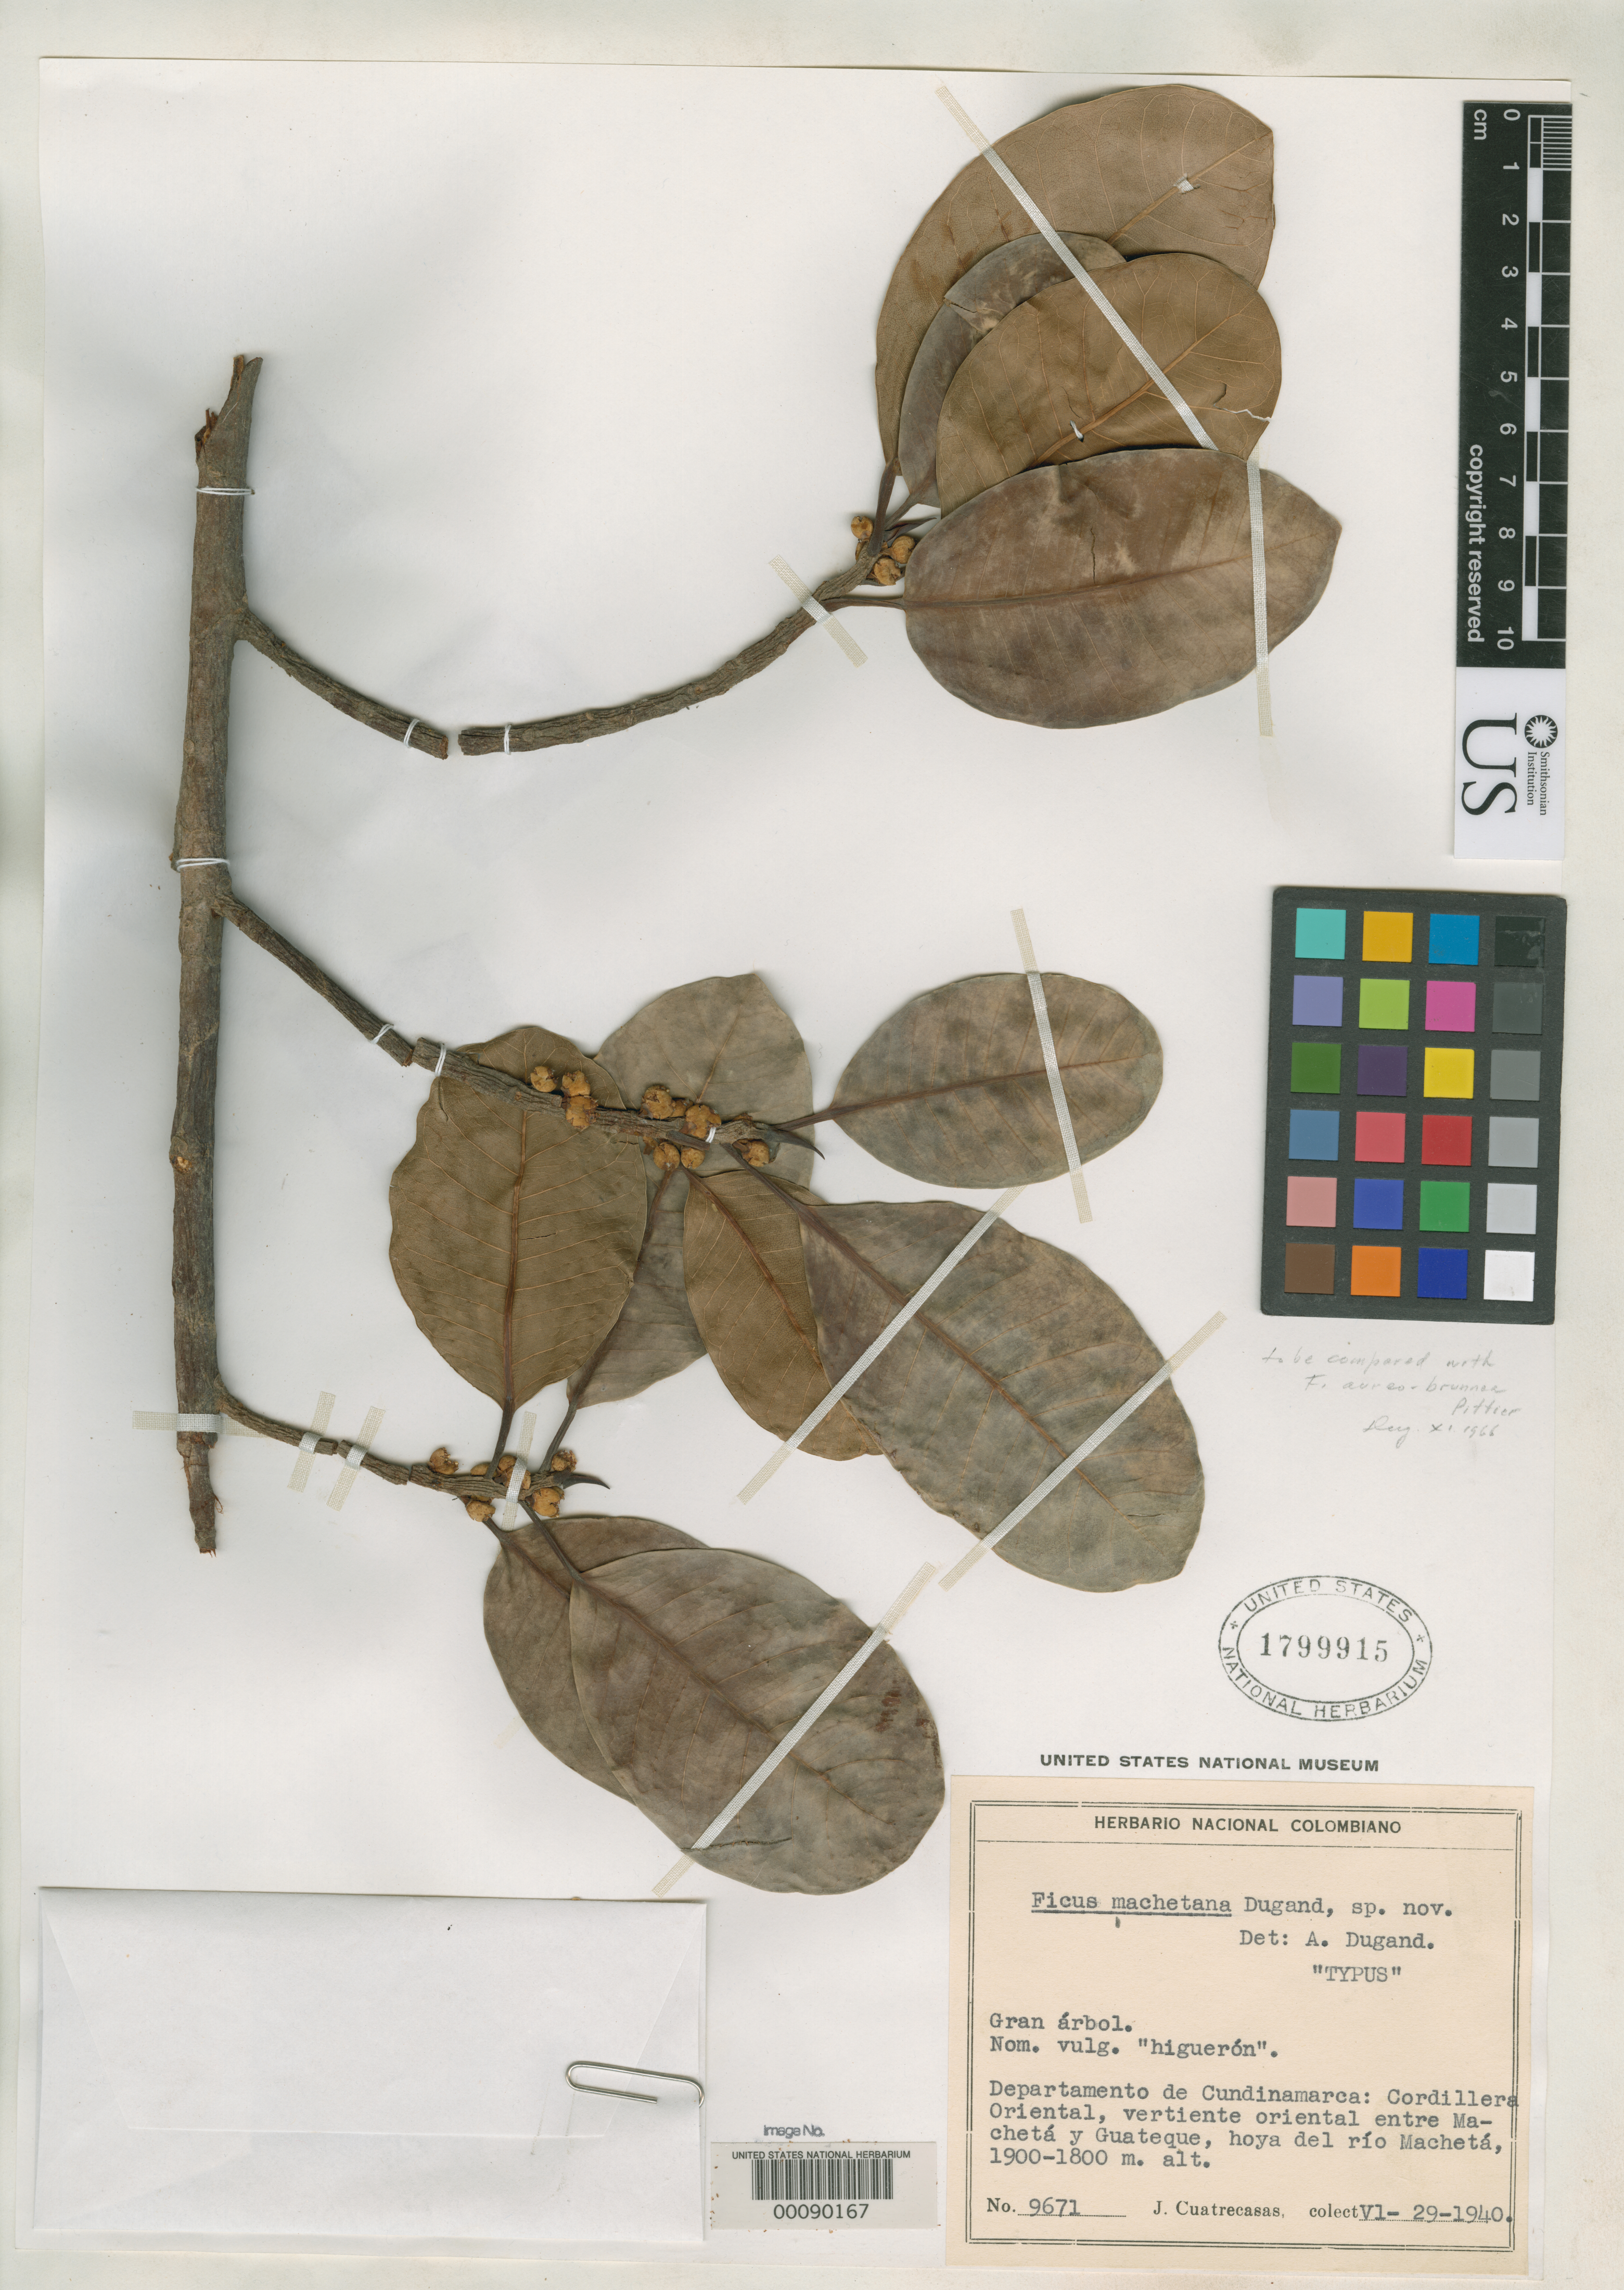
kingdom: Plantae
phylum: Tracheophyta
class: Magnoliopsida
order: Rosales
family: Moraceae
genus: Ficus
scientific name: Ficus machetana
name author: Dugand G.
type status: Isotype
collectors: J. Cuatrecasas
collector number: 9671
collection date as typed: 29 Jun 1940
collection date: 1940-06-29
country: Colombia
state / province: Cundinamarca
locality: Cordillera Oriental, Vertiente Oriental entre Macheta y Guateque, Hoya del Rio Machaeta.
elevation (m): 1800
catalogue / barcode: US 1799915